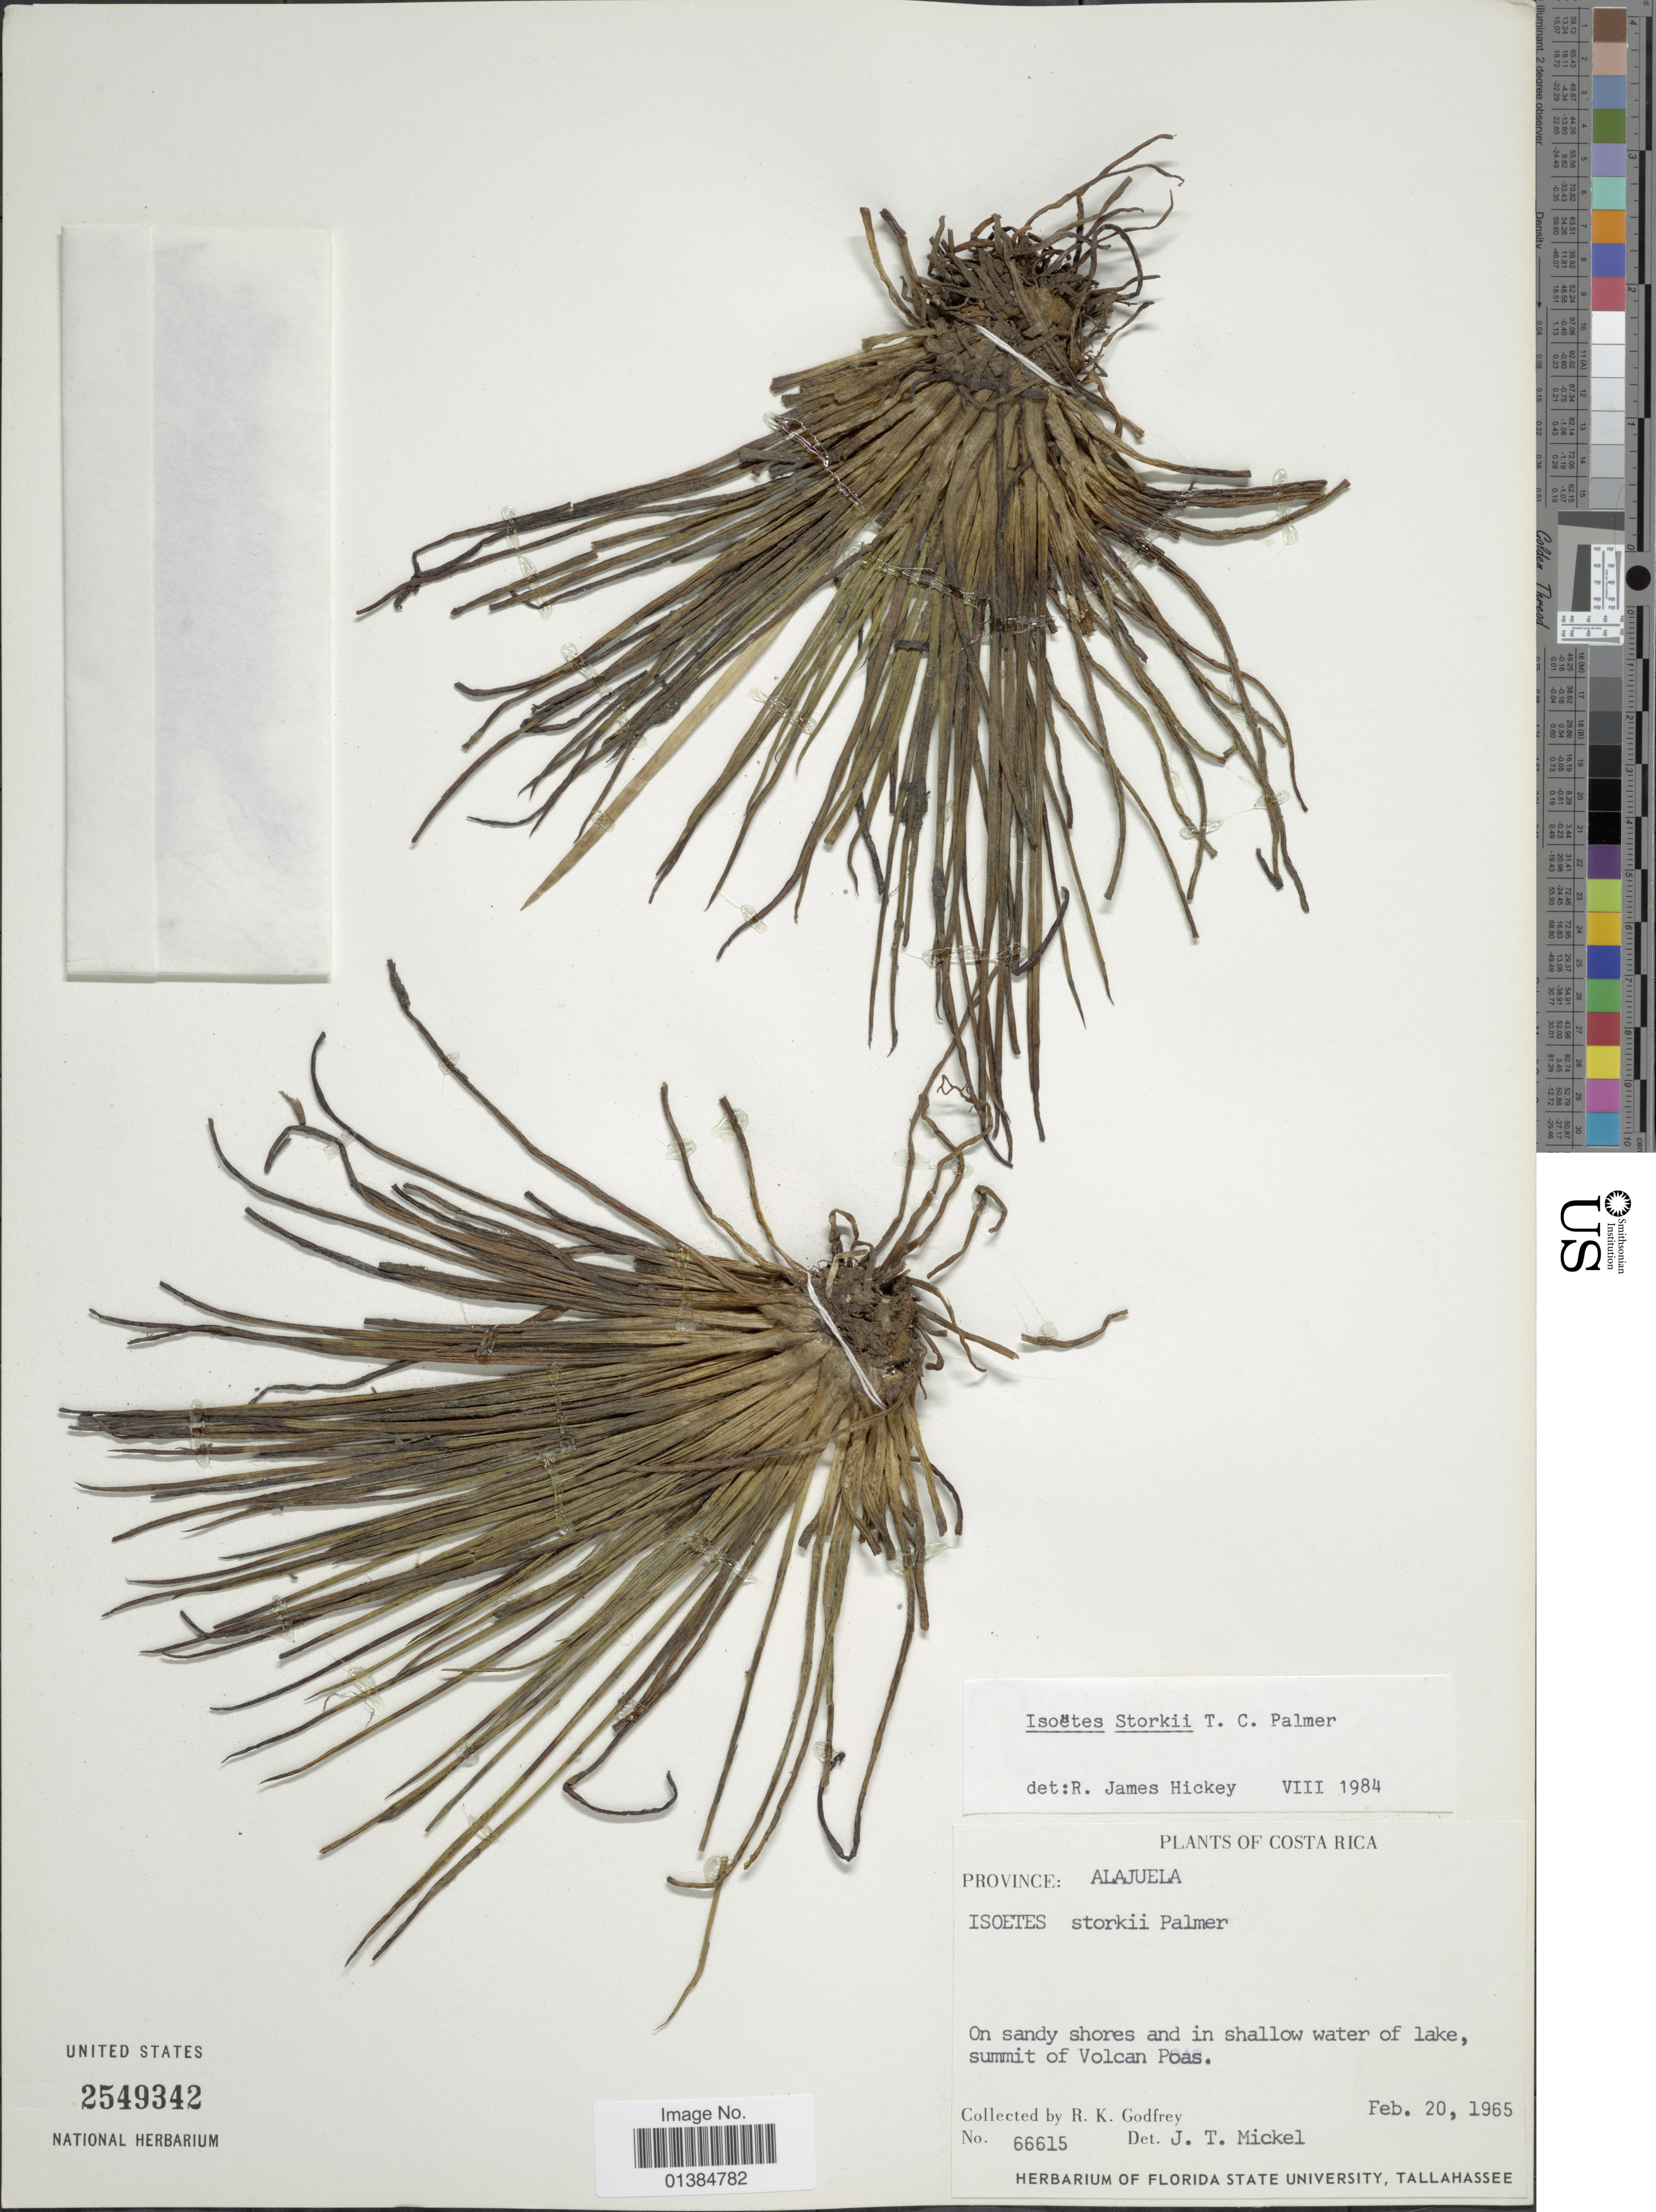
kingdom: Plantae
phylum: Tracheophyta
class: Lycopodiopsida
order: Isoetales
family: Isoetaceae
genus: Isoetes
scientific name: Isoetes storkii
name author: T.C. Palmer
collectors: R. K. Godfrey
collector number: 66615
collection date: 1965-02-20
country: Costa Rica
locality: Province: Alajuela. On sandy shores and in shallow water of lake, summit of Volcan Poas.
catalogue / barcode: US 2549342